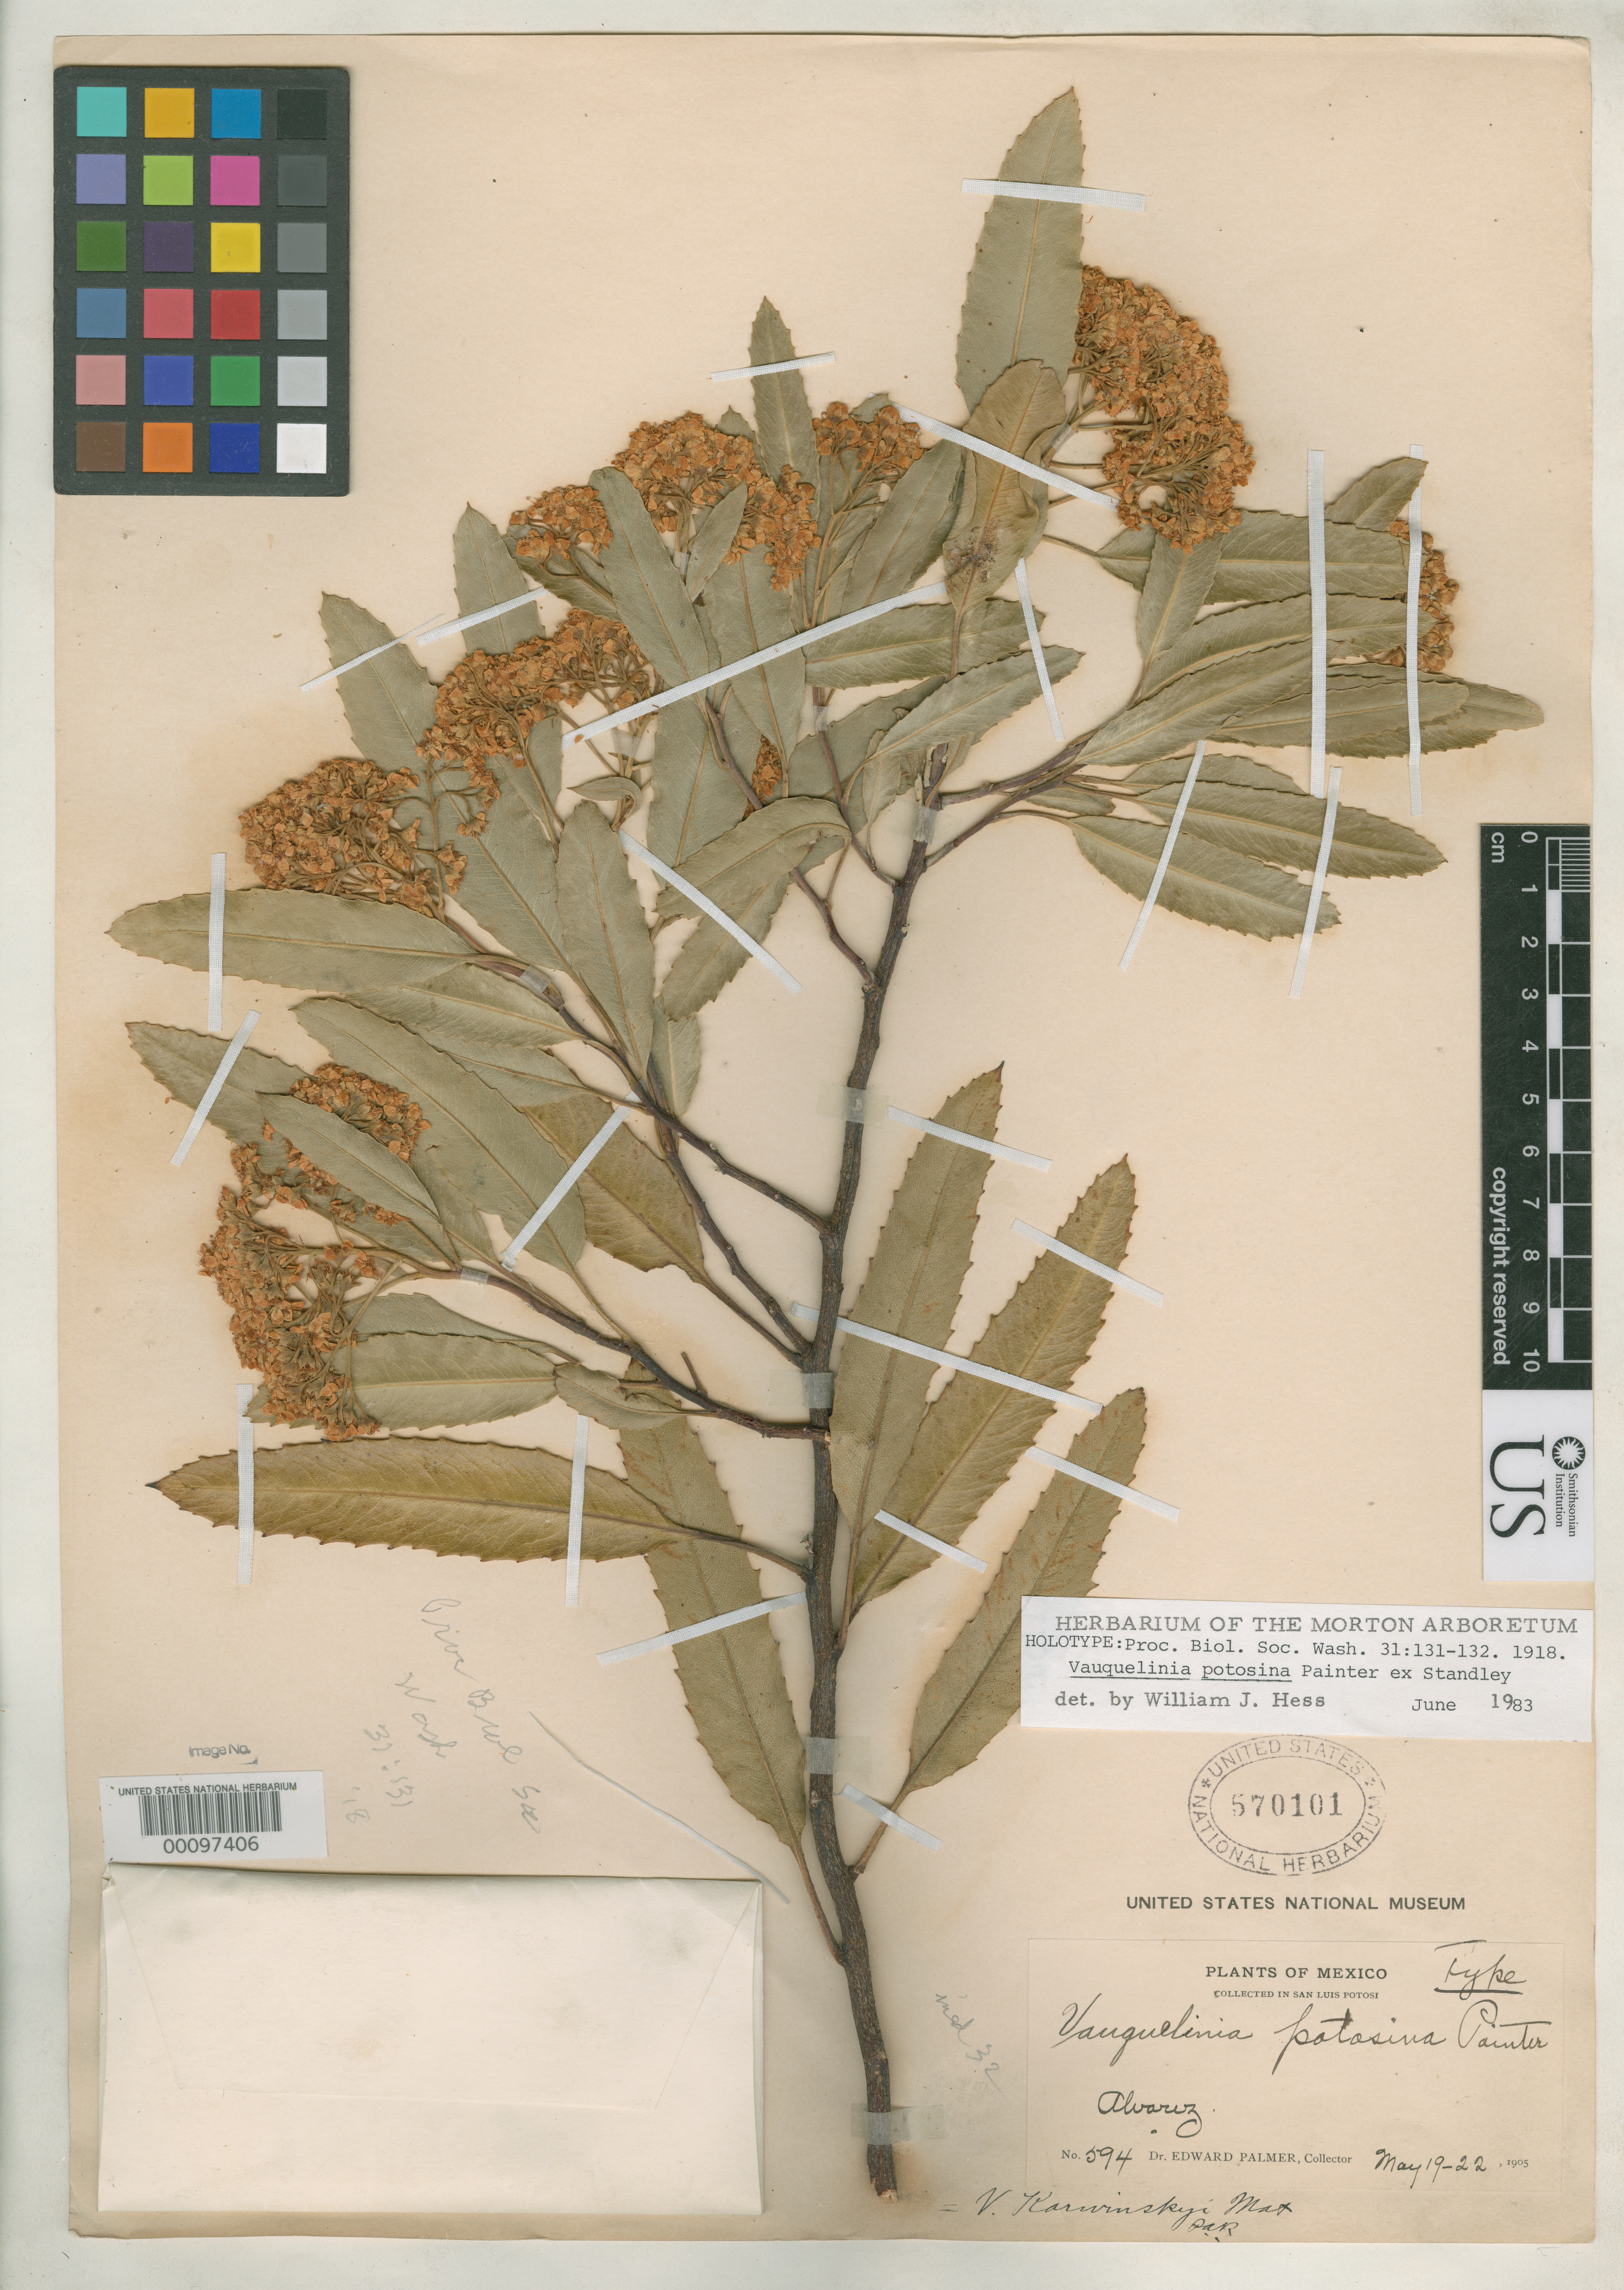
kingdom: Plantae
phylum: Tracheophyta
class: Magnoliopsida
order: Rosales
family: Rosaceae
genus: Vauquelinia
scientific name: Vauquelinia potosina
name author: J.H. Painter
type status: Holotype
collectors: E. Palmer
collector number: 594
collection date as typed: May 1905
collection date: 1905-05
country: Mexico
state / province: San Luis Potosi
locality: Alvarez.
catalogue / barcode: US 570101